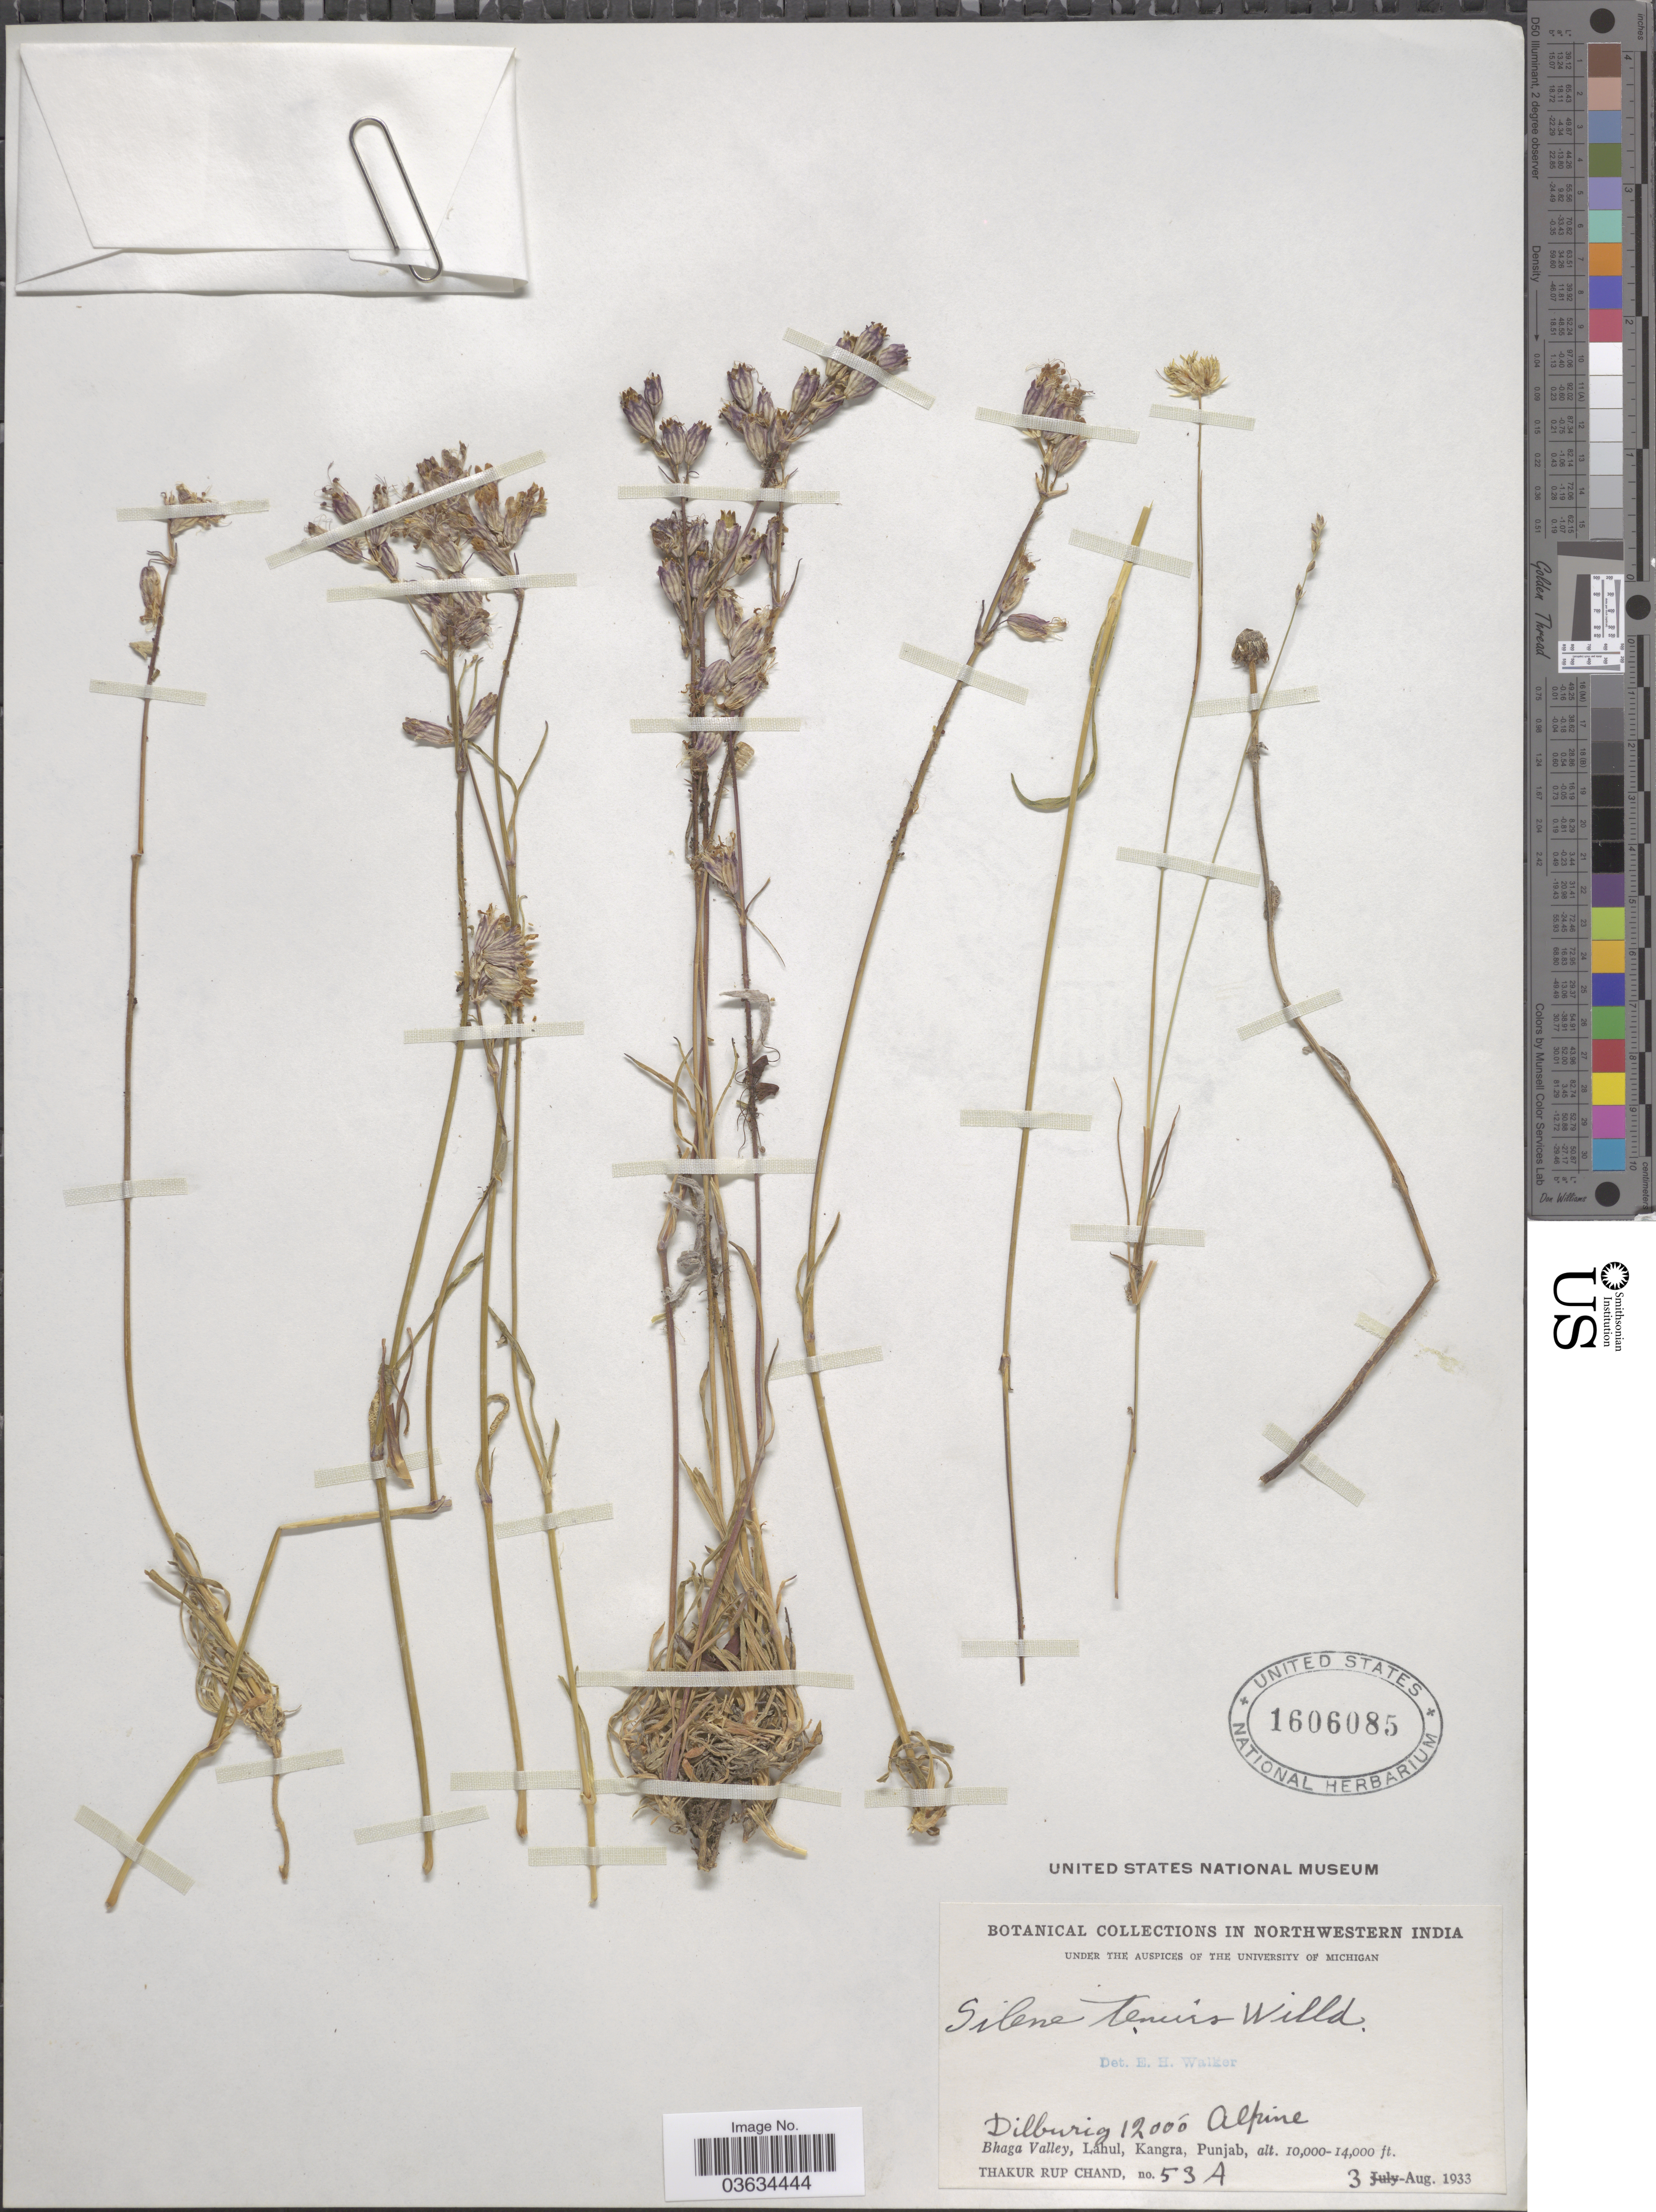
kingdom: Plantae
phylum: Tracheophyta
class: Magnoliopsida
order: Caryophyllales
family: Caryophyllaceae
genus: Silene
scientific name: Silene tenuis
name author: Willd.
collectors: T. R. Chand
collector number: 53 A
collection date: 1933-08-03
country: India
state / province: Punjab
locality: Northwestern India. Dilburig, Alpine. Bhaga Valley, Lahul, Kangra.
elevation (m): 3658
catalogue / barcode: US 1606085